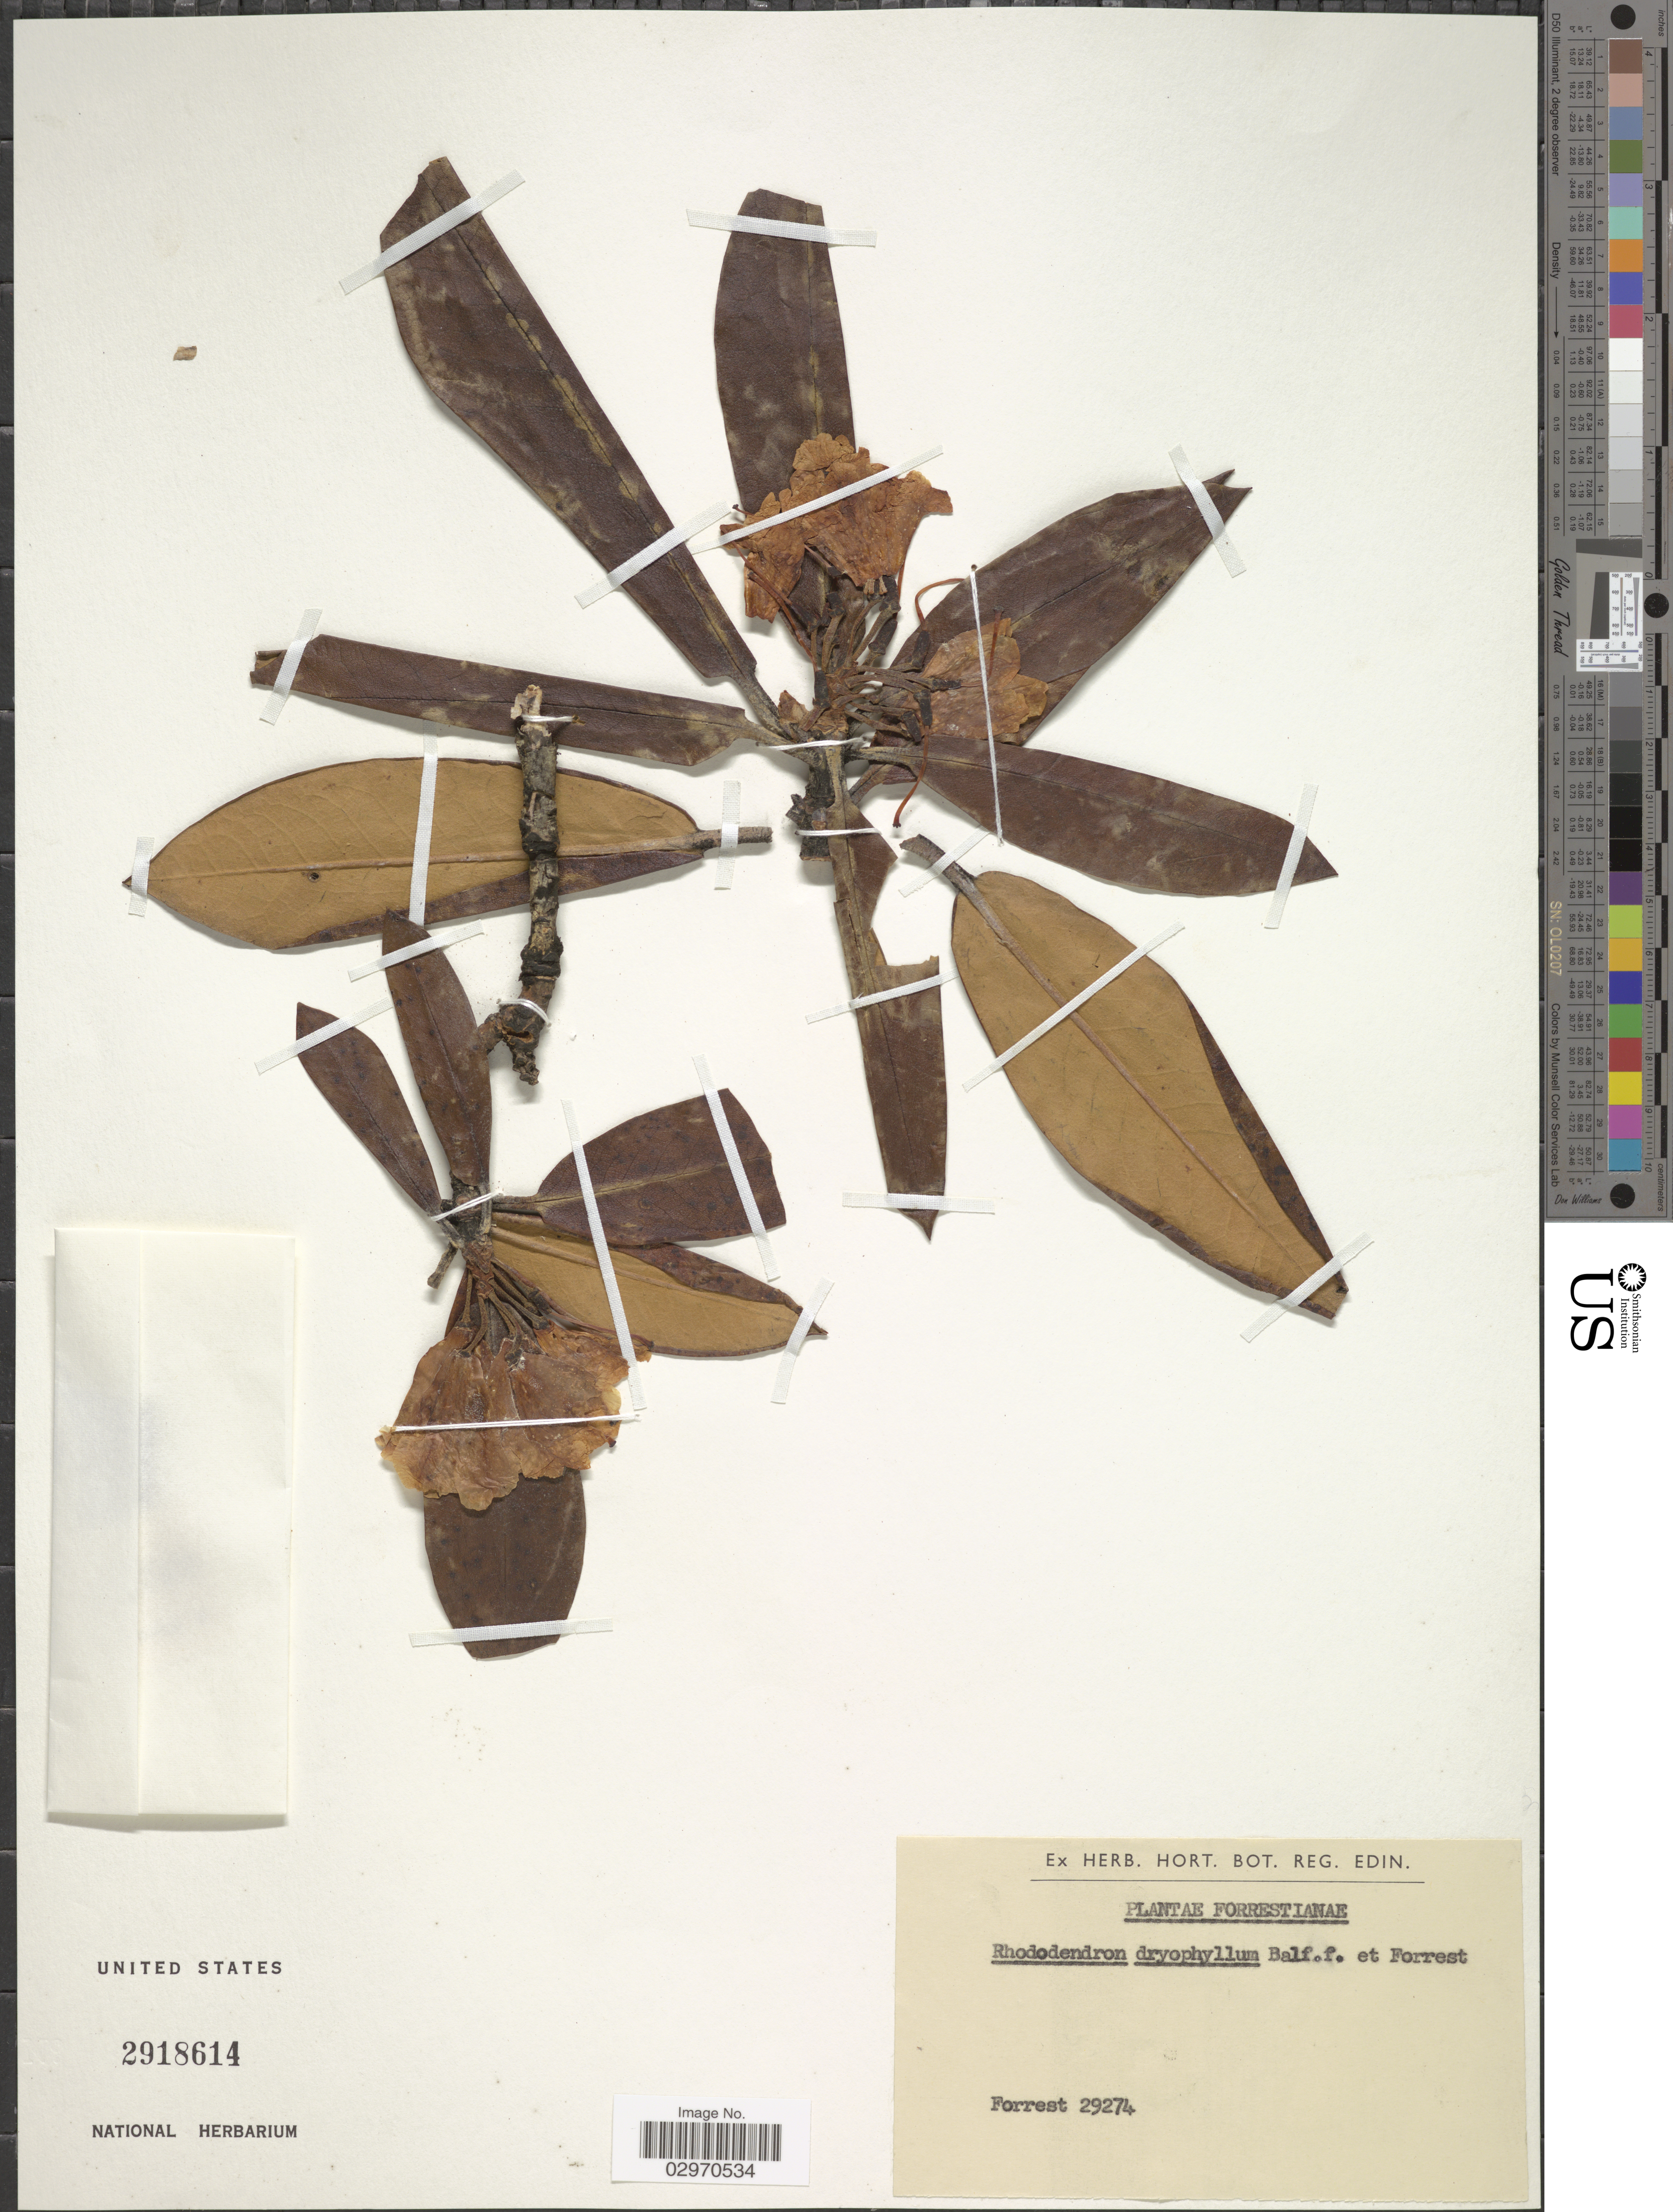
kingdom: Plantae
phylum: Tracheophyta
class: Magnoliopsida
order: Ericales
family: Ericaceae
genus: Rhododendron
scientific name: Rhododendron dryophyllum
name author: Balf. f. & Forrest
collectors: -. Forrest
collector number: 29274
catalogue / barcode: US 2918614